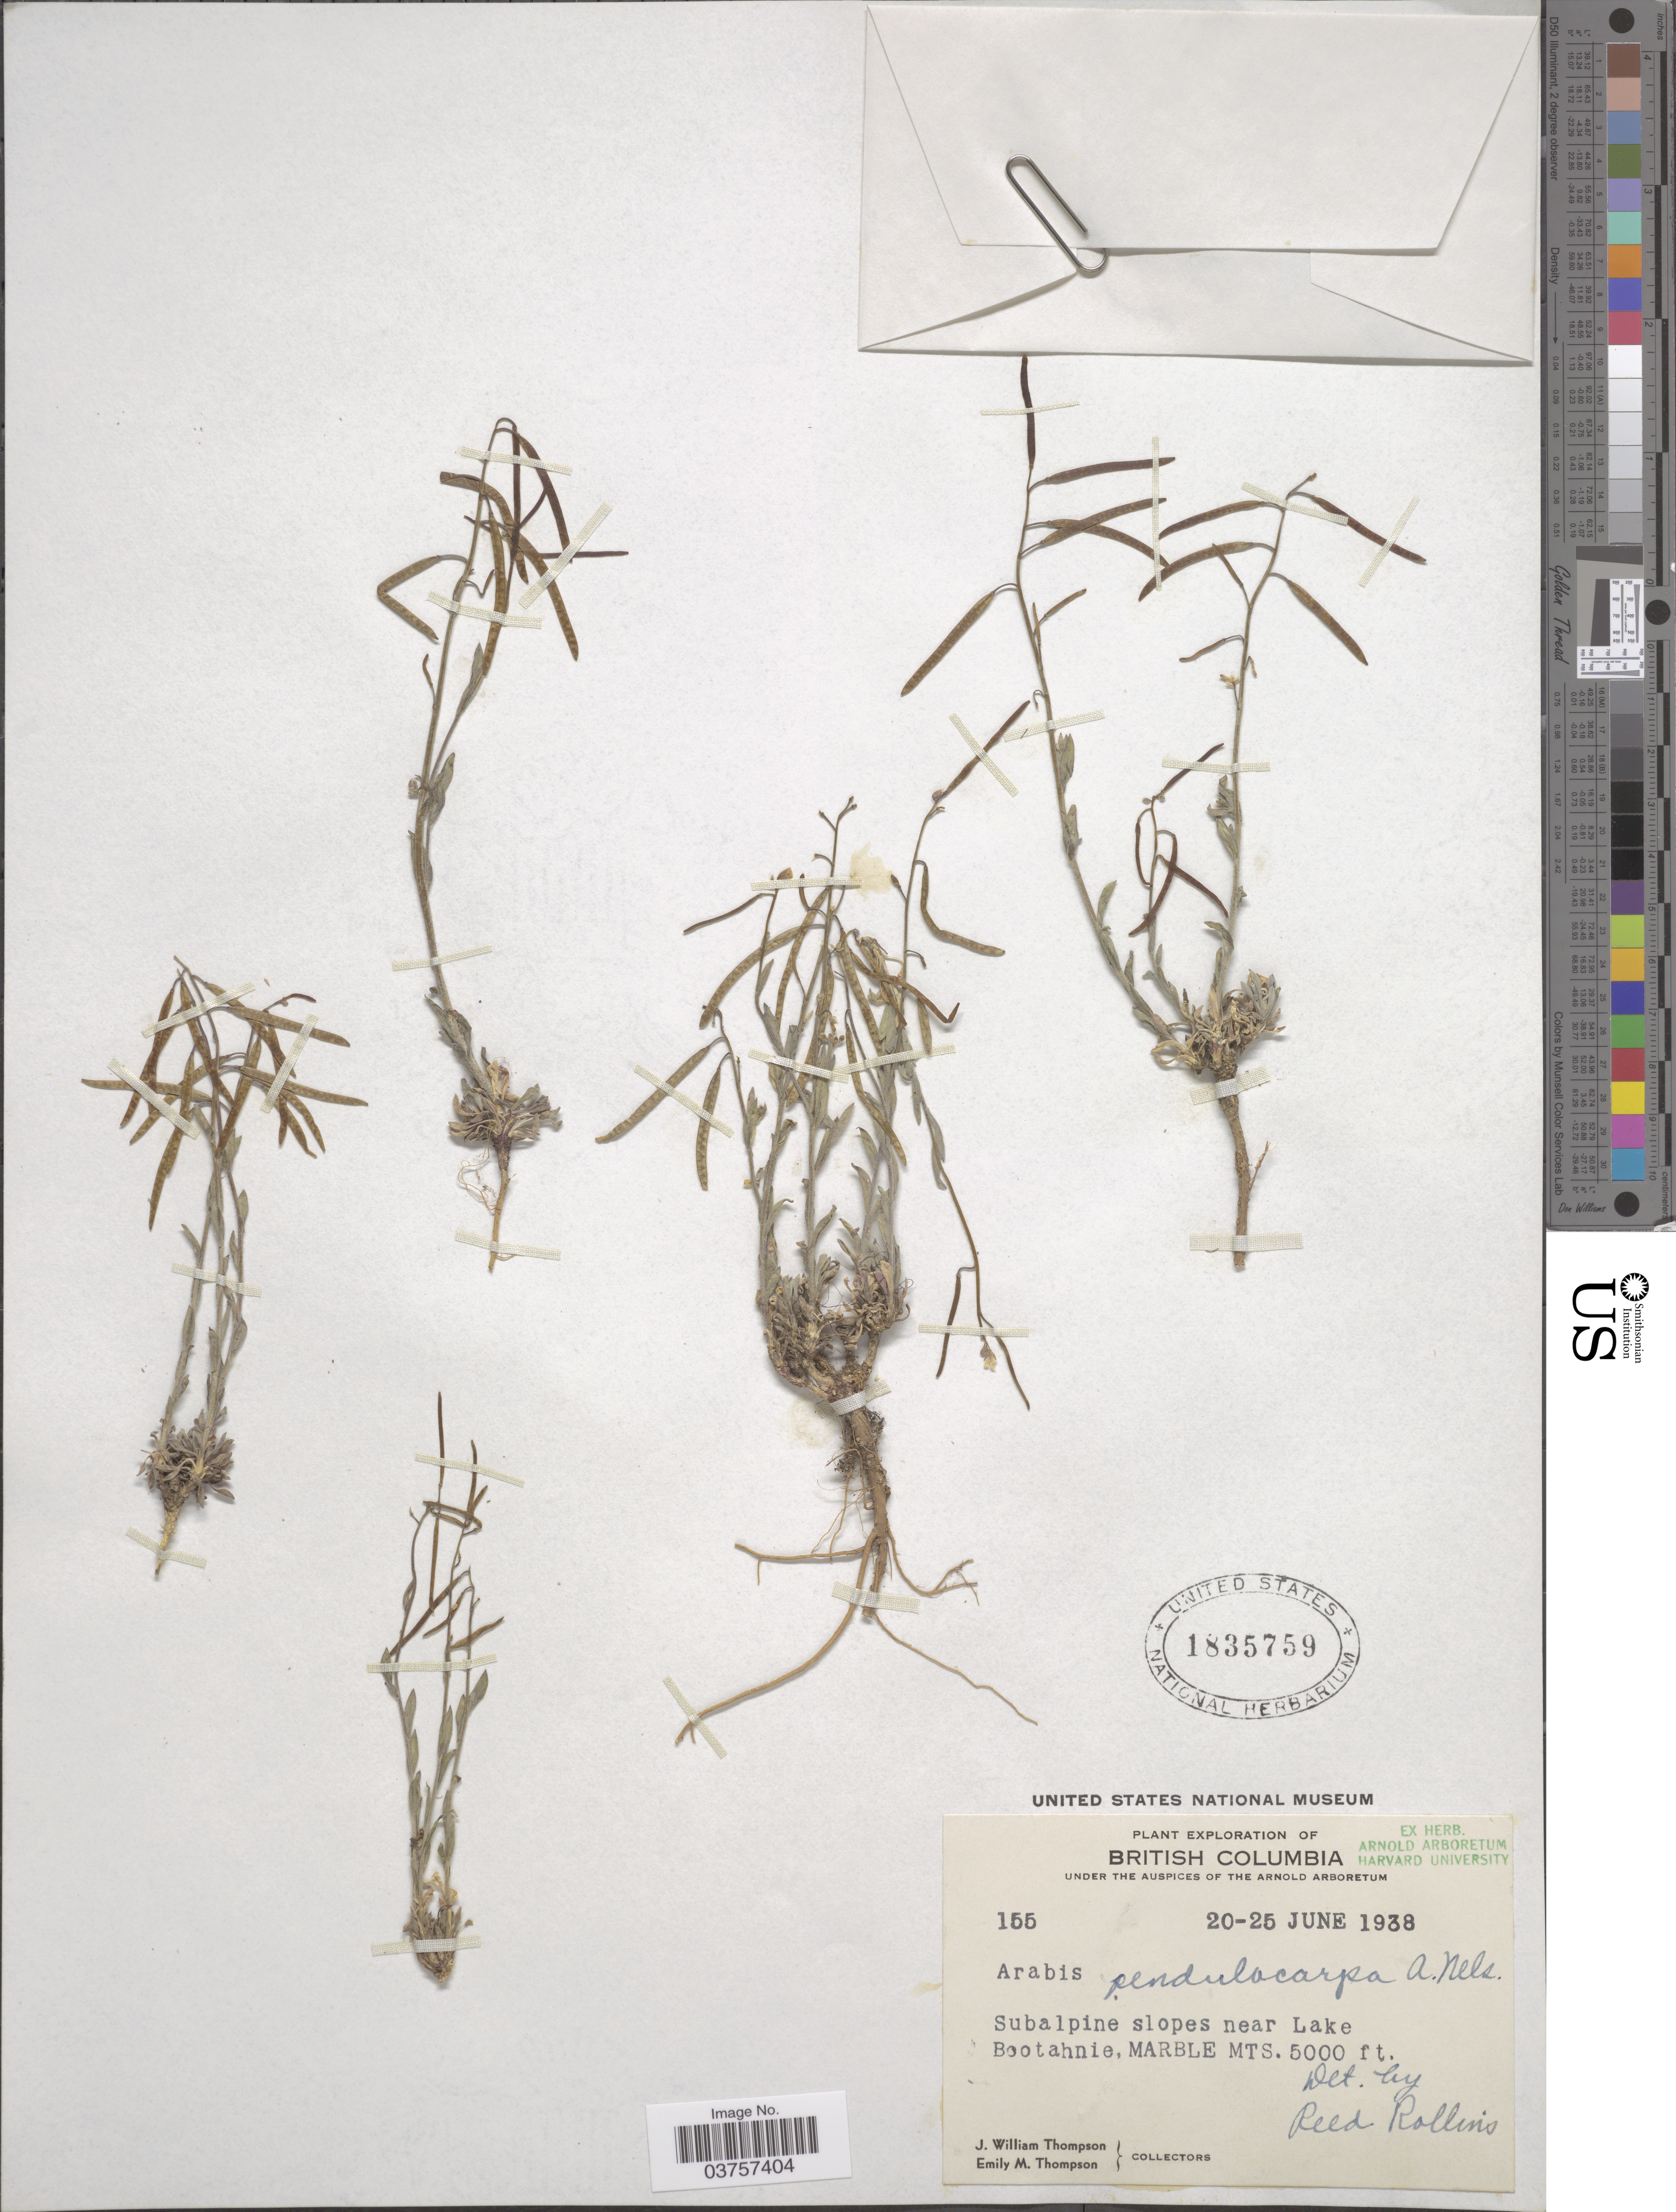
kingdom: Plantae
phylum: Tracheophyta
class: Magnoliopsida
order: Brassicales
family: Brassicaceae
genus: Arabis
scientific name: Arabis holboellii var. pendulocarpa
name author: (A. Nelson) Rollins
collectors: J. W. Thompson & E. M. Thompson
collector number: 155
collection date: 1938-06-20/1938-06-25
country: Canada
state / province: British Columbia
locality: Subalpine slopes near Lake Bootahnie, Marble Mts.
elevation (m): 1524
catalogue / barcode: US 1835759